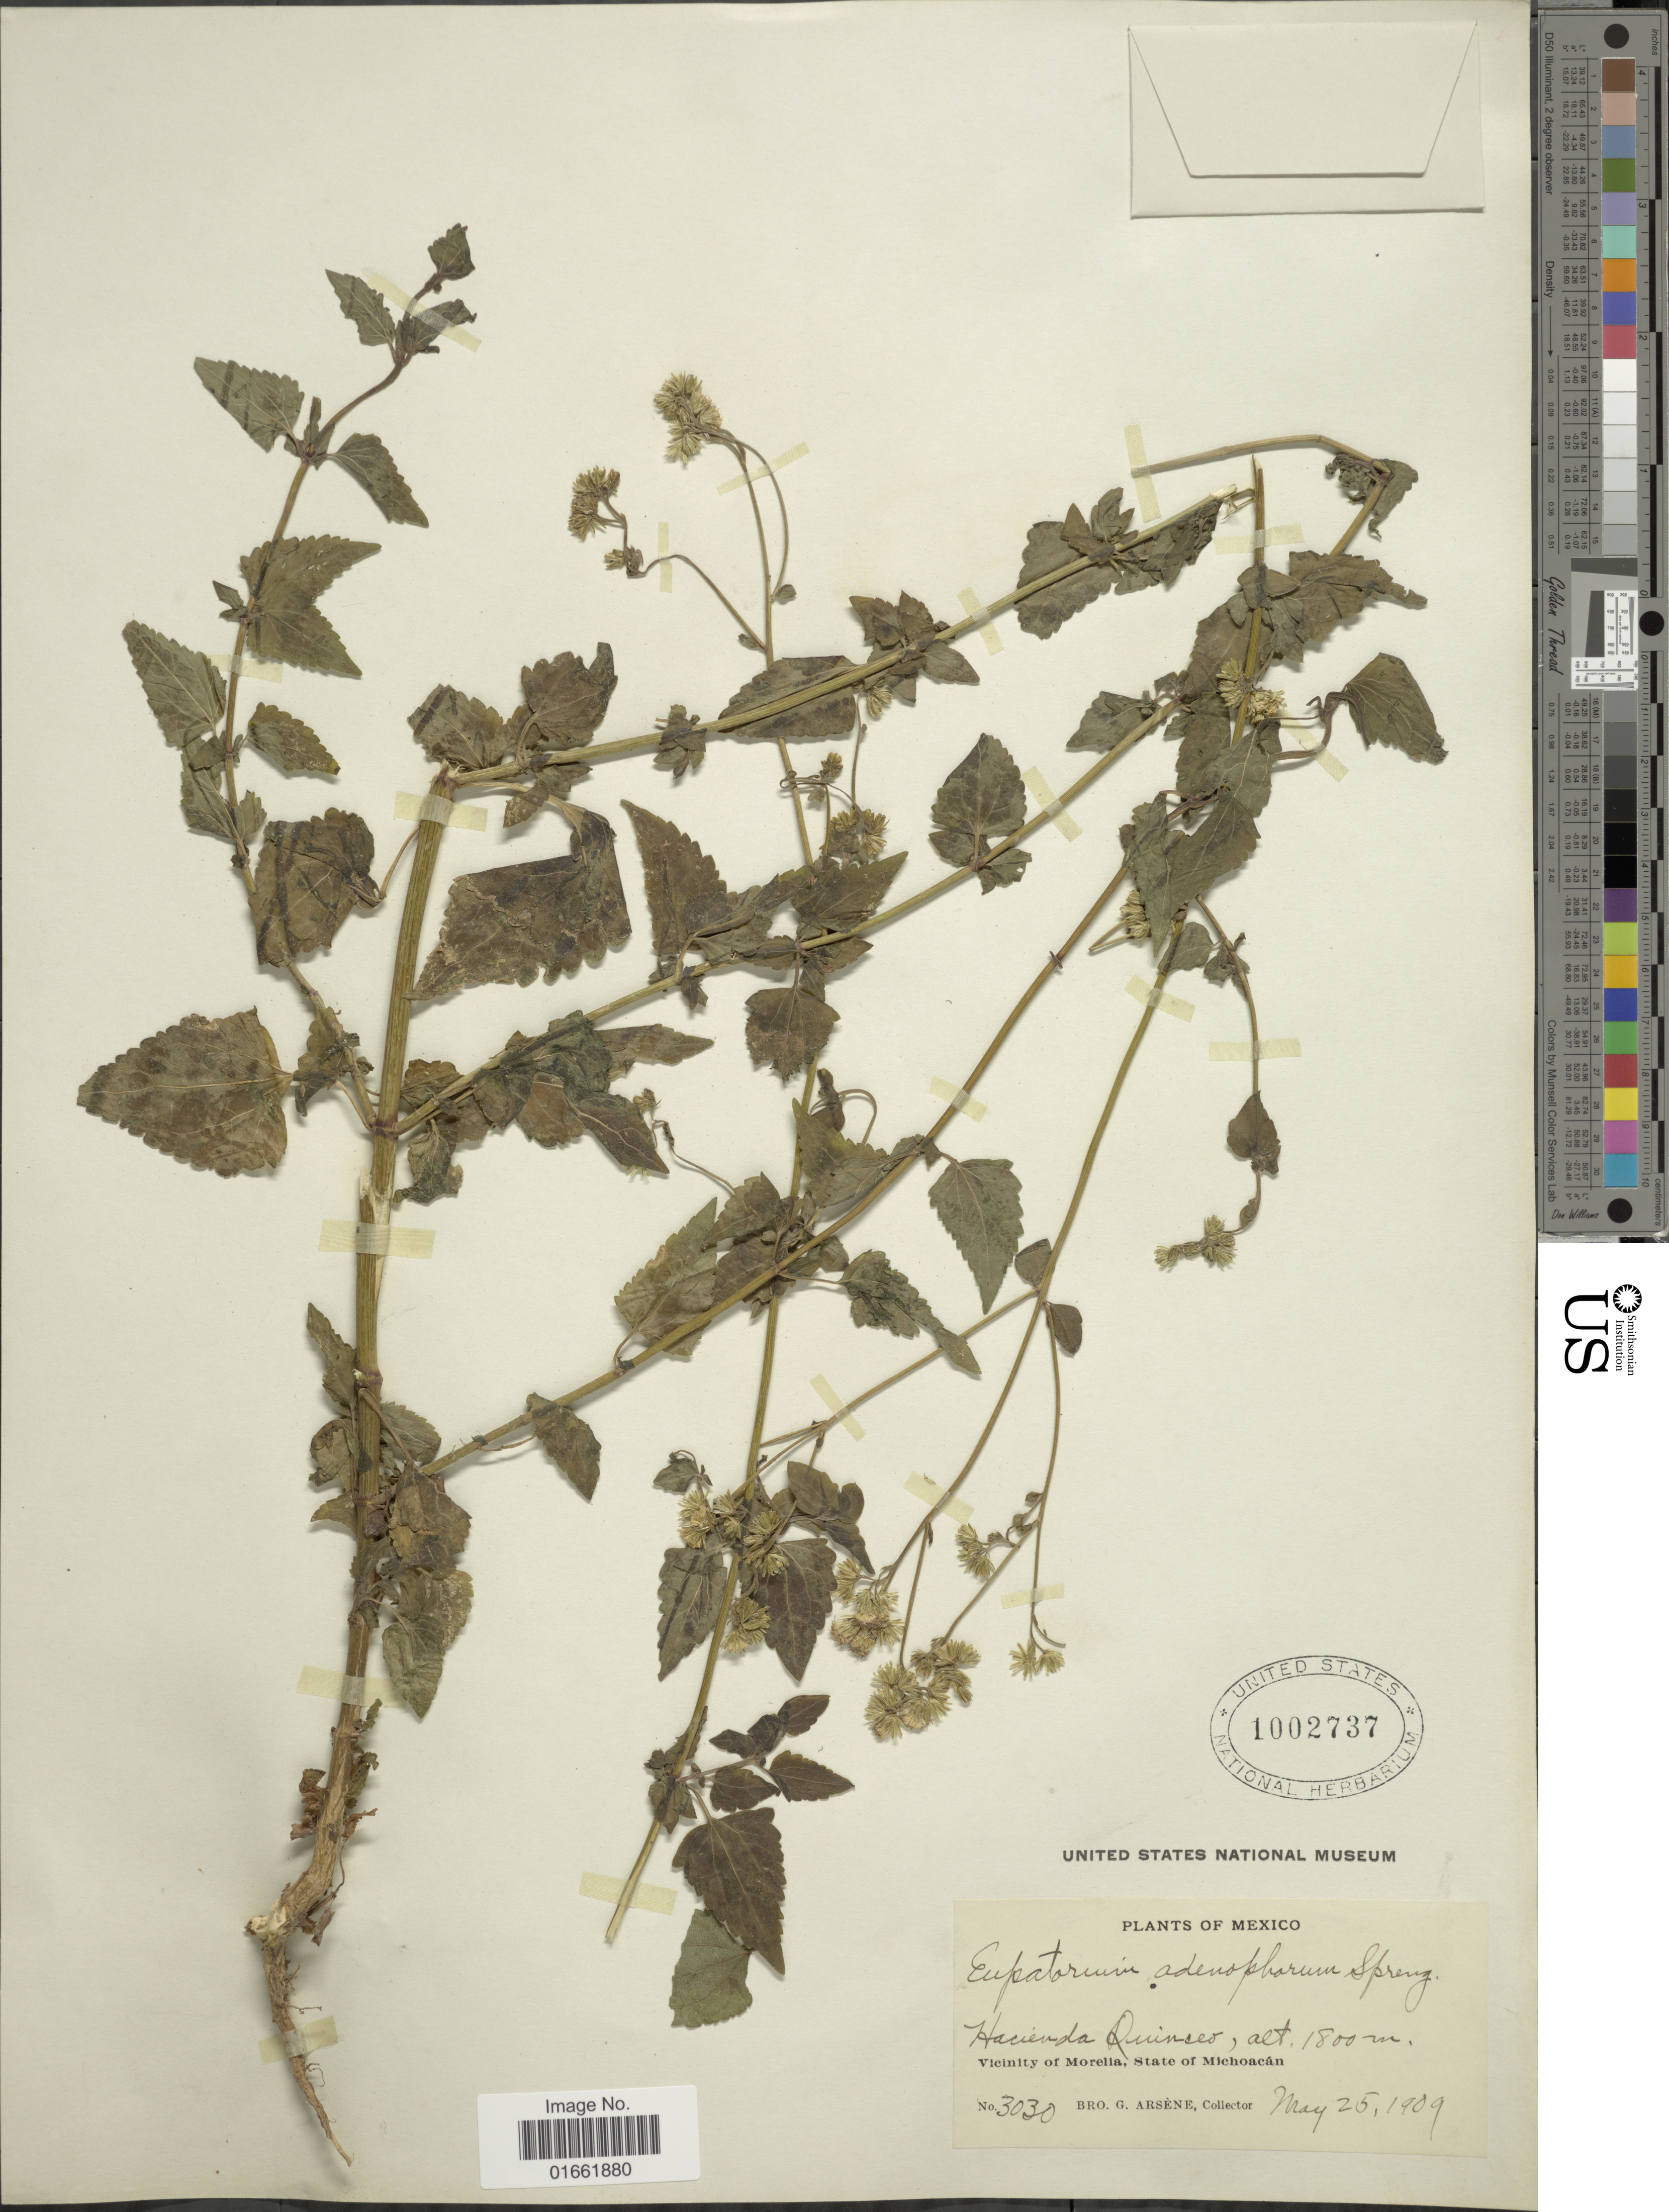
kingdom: Plantae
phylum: Tracheophyta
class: Magnoliopsida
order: Asterales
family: Asteraceae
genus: Fleischmannia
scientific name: Fleischmannia pycnocephala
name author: (Less.) R.M. King & H. Rob.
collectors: Bro. G. Arsène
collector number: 3030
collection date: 1909-05-25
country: Mexico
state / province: Michoacán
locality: Hacienda Quinseo. Vicinity of Morelia.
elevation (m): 1800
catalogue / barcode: US 1002737